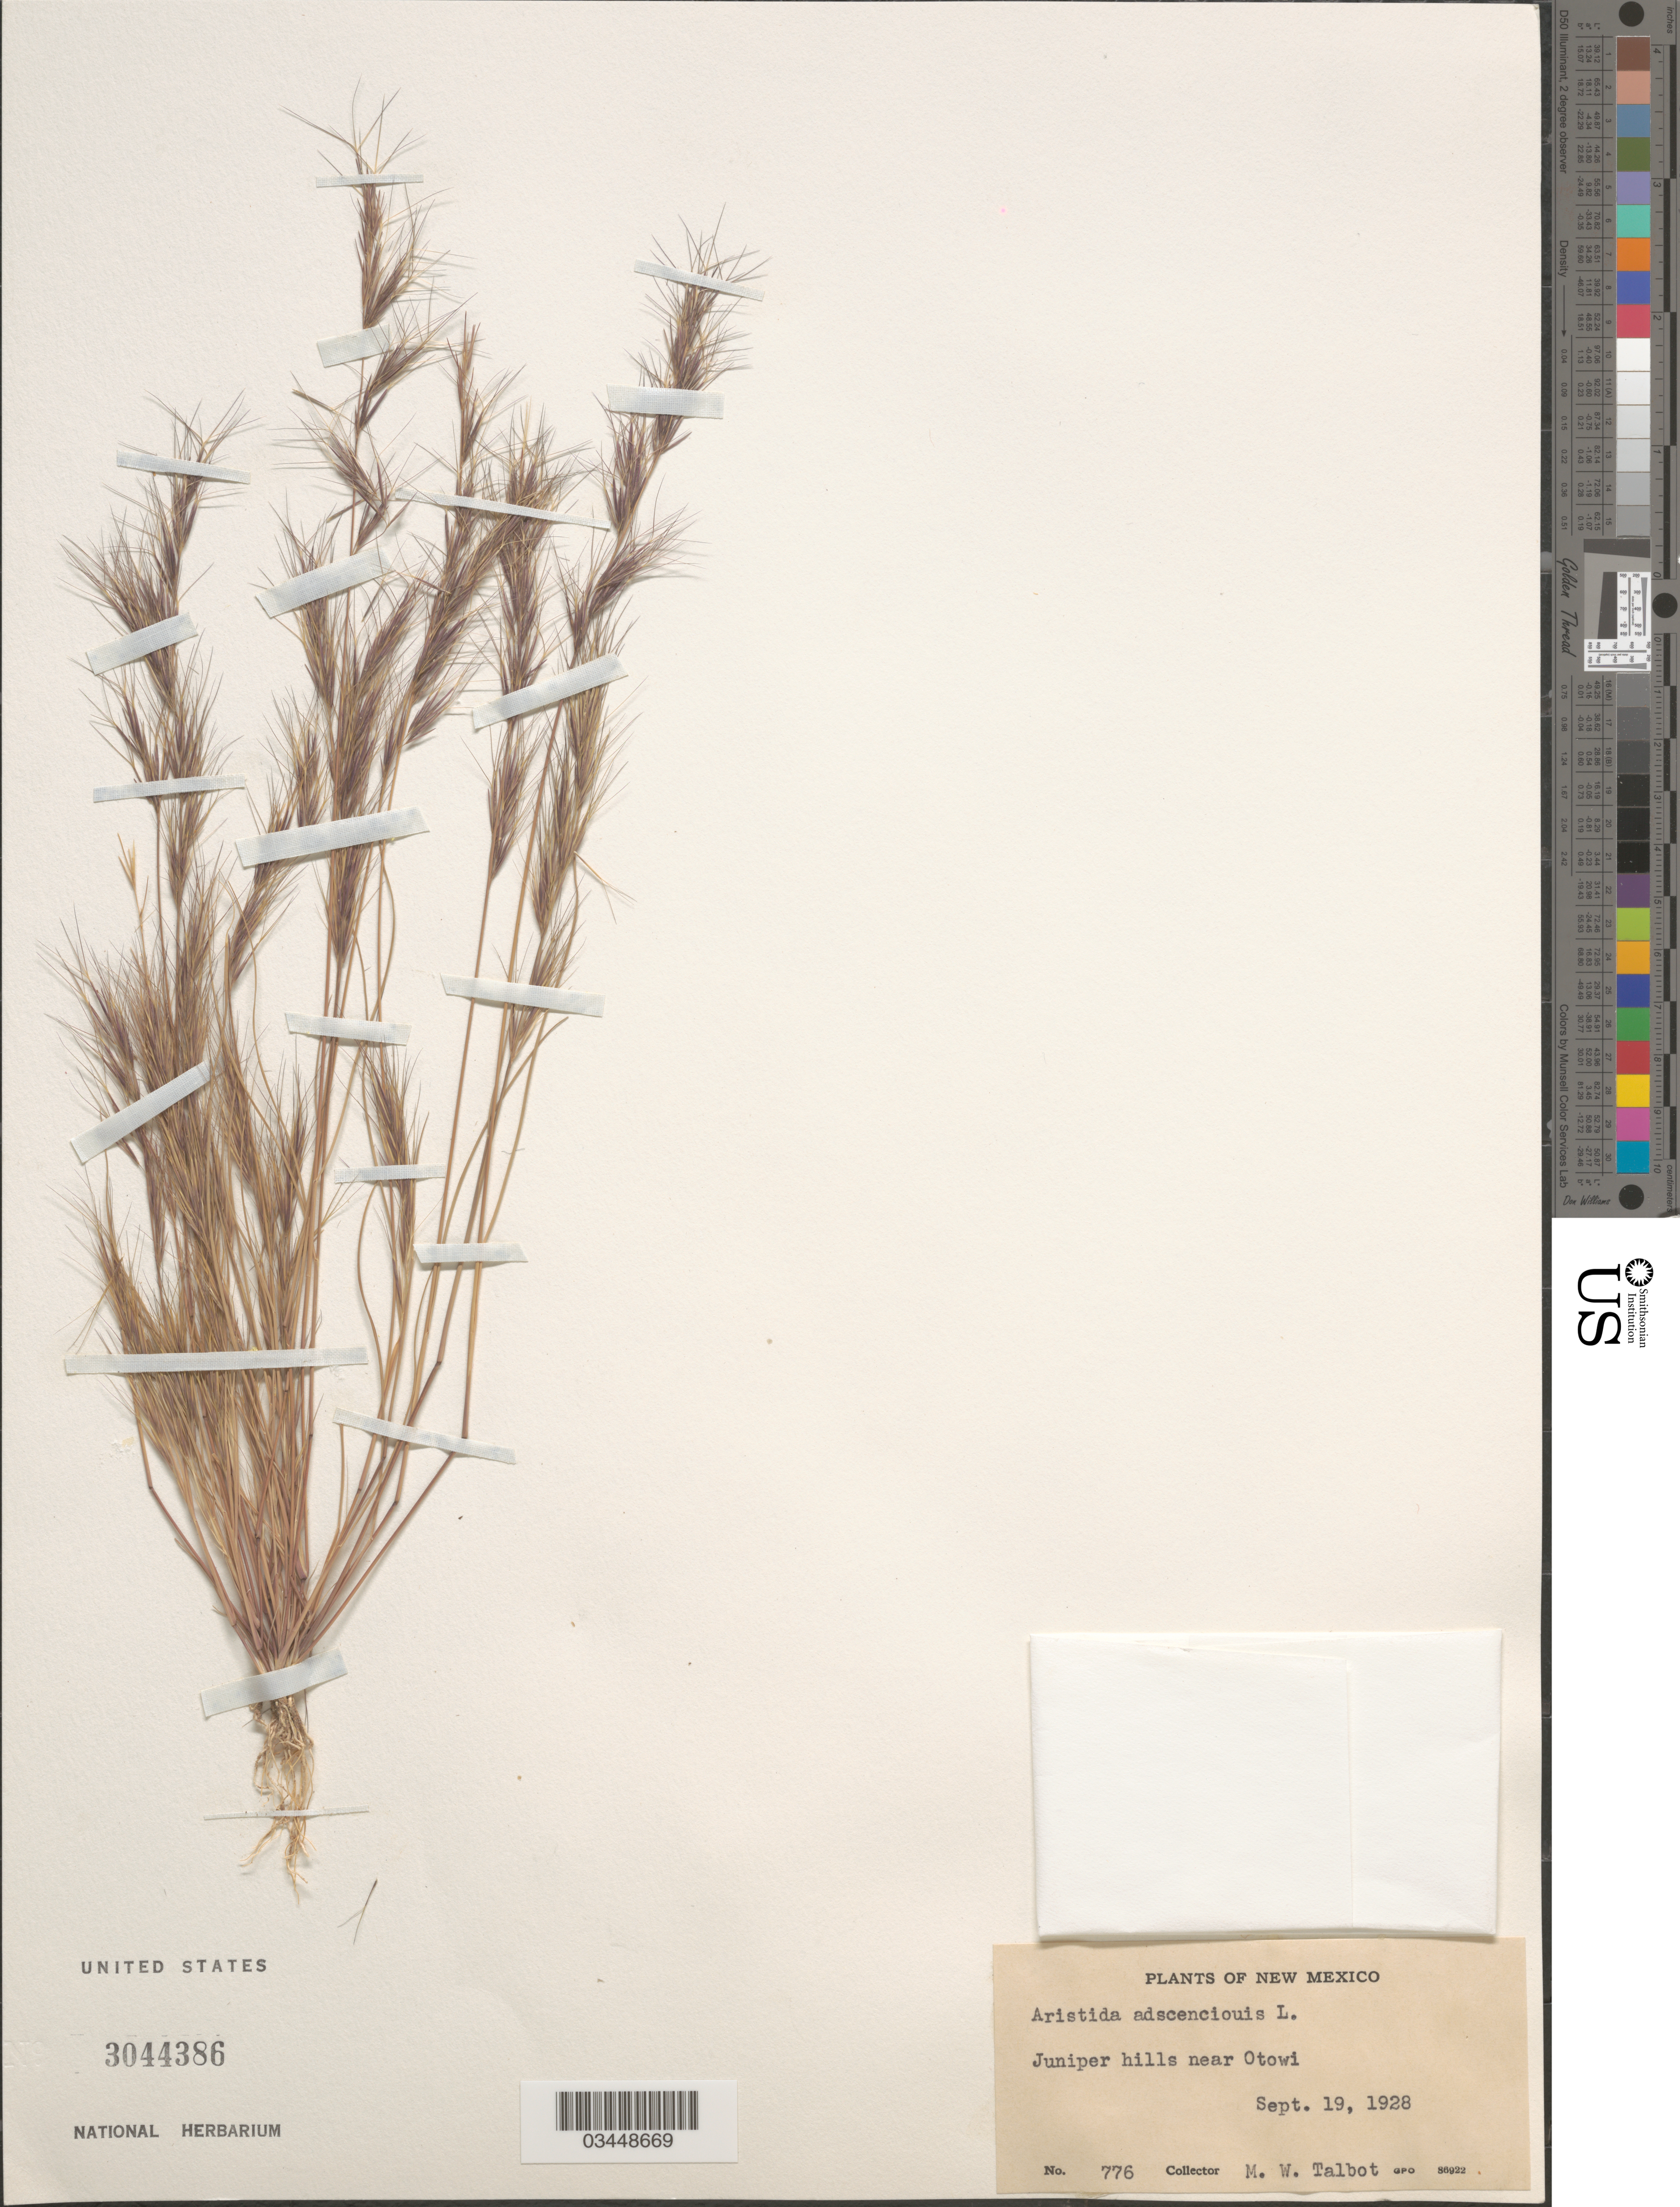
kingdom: Plantae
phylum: Tracheophyta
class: Liliopsida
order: Poales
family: Poaceae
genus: Aristida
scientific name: Aristida adscensionis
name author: L.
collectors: M. Talbot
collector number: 776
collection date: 1928-09-19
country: United States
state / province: New Mexico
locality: Juniper hills near Otowi.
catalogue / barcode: US 3044386